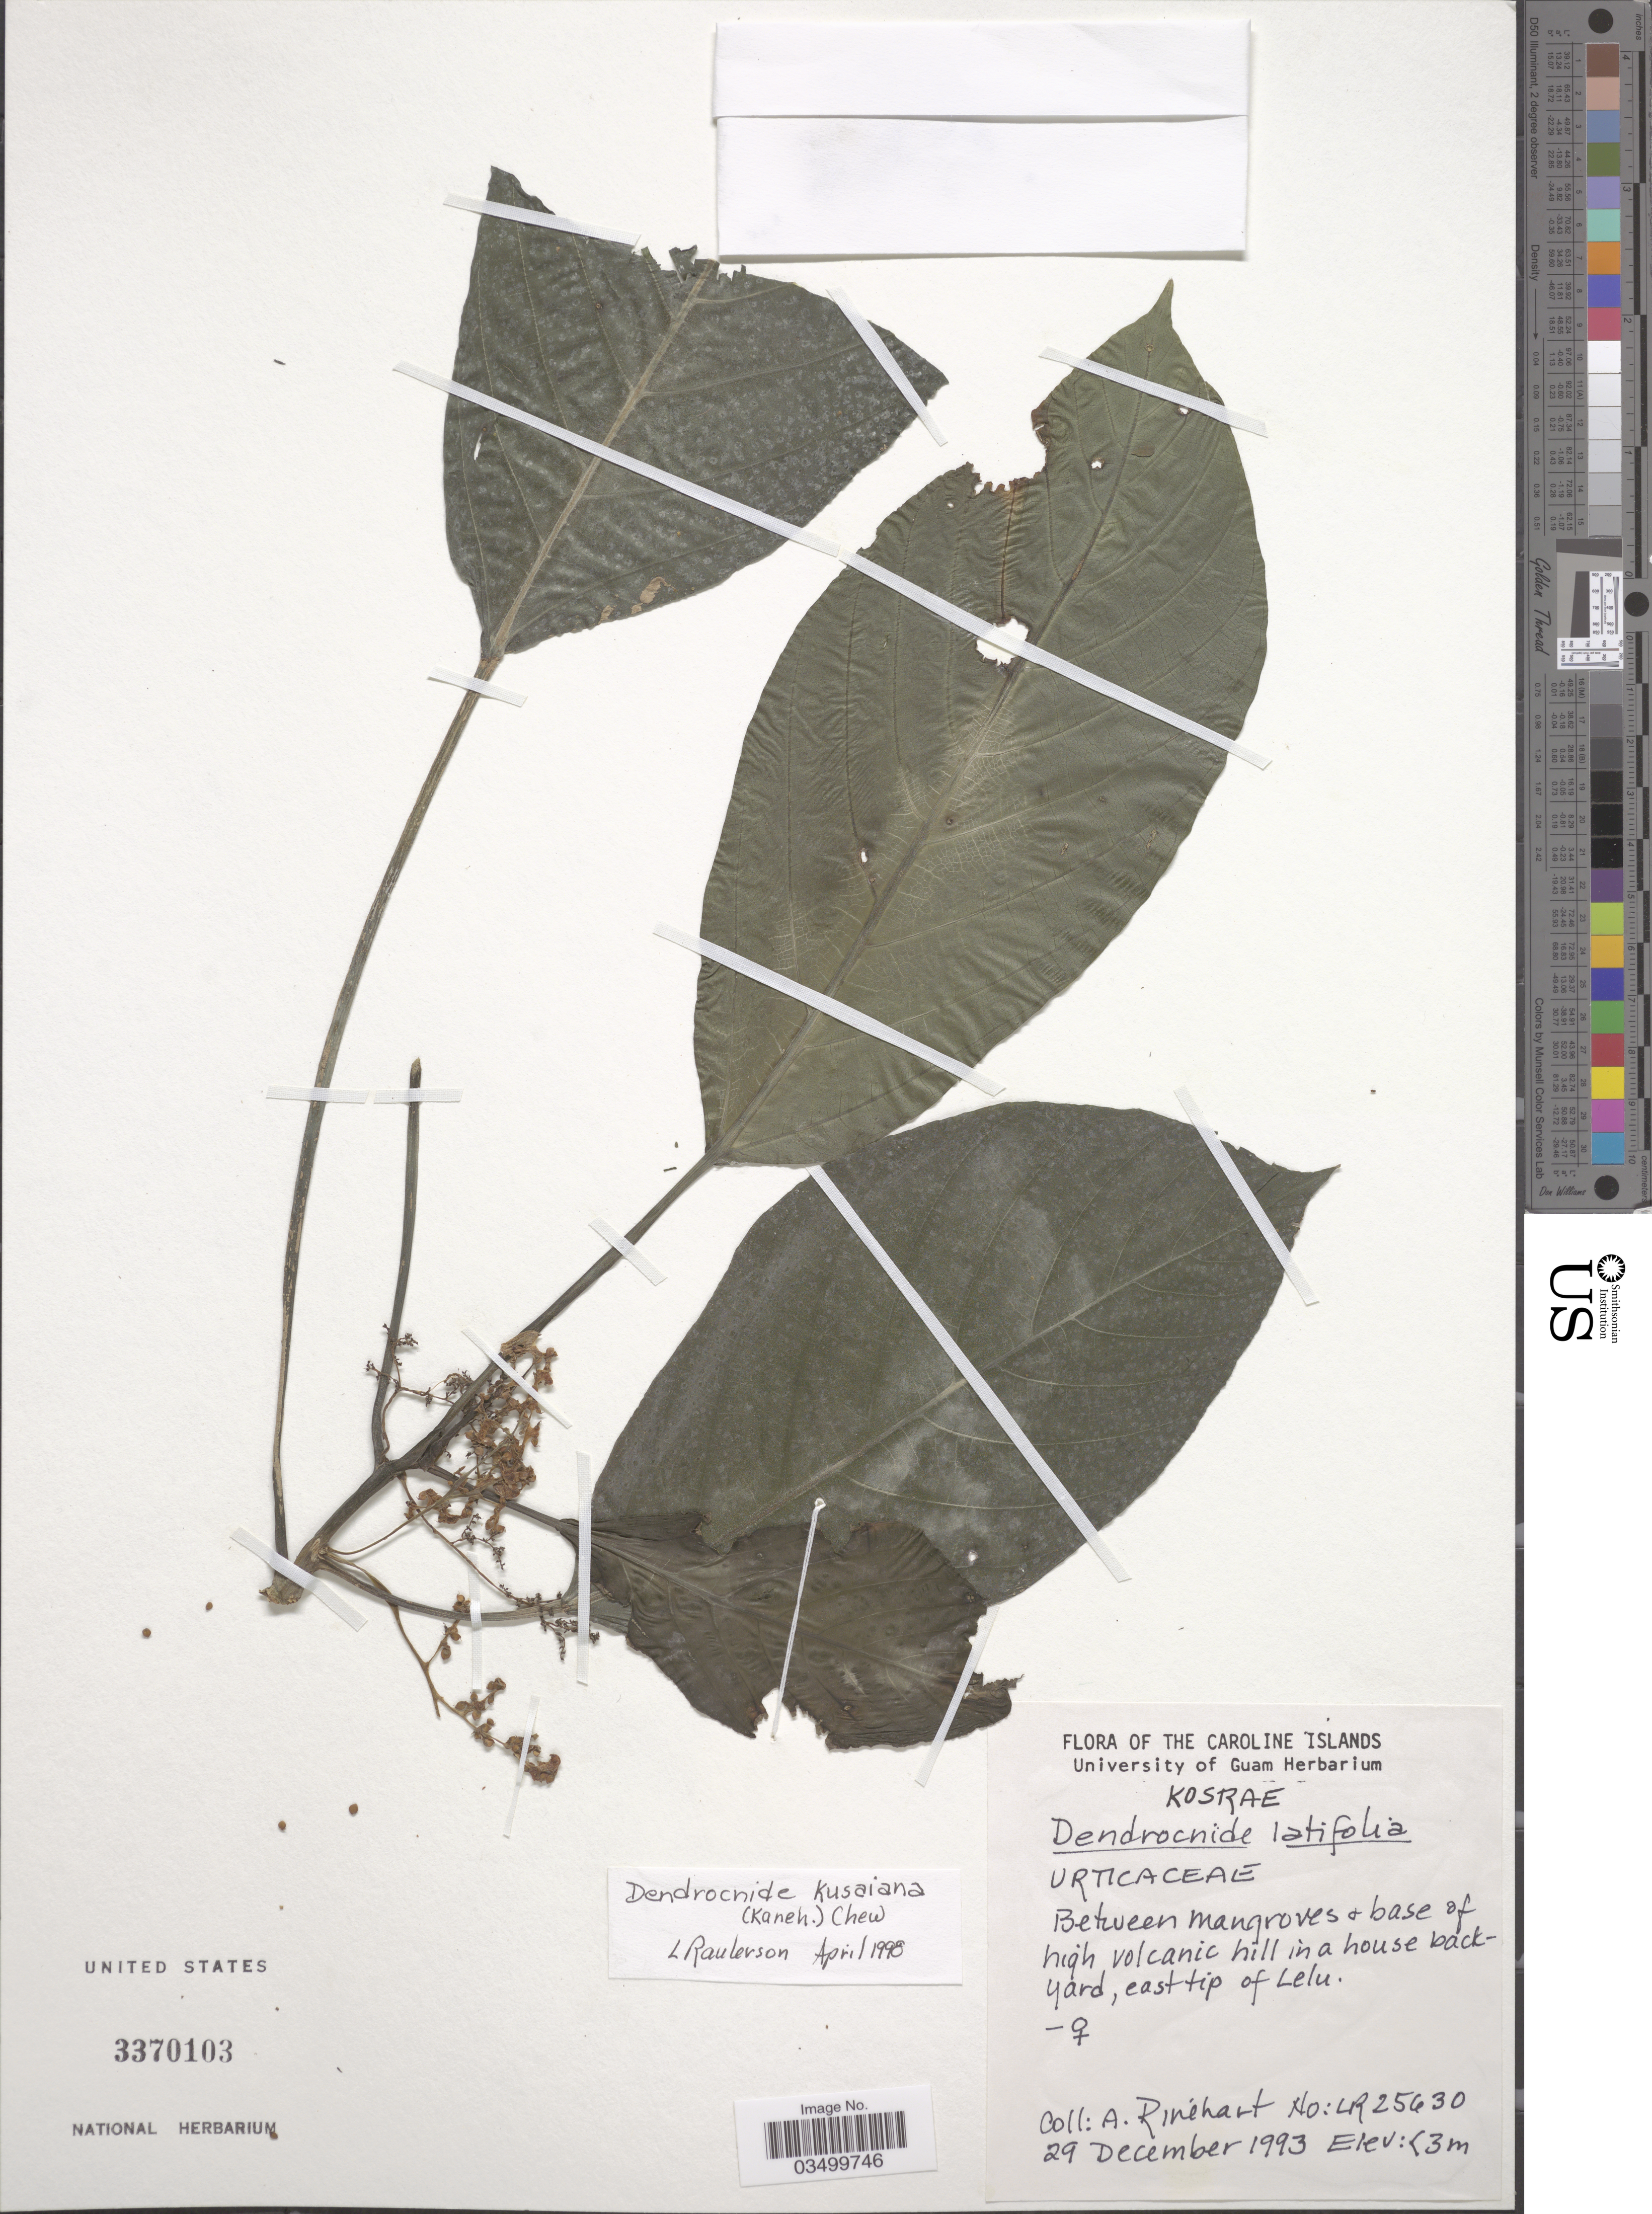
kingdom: Plantae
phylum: Tracheophyta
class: Magnoliopsida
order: Rosales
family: Urticaceae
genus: Dendrocnide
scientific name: Dendrocnide kusaiana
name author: (Kaneh.) Chew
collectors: A. Rinehart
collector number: LR 25630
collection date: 1993-12-29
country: Micronesia, Federated States of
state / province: Kosrae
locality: The Caroline Islands. Between mangroves+base of high volcanic hill in a house backyard, enast tip of Lelu.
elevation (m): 3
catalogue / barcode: US 3370103